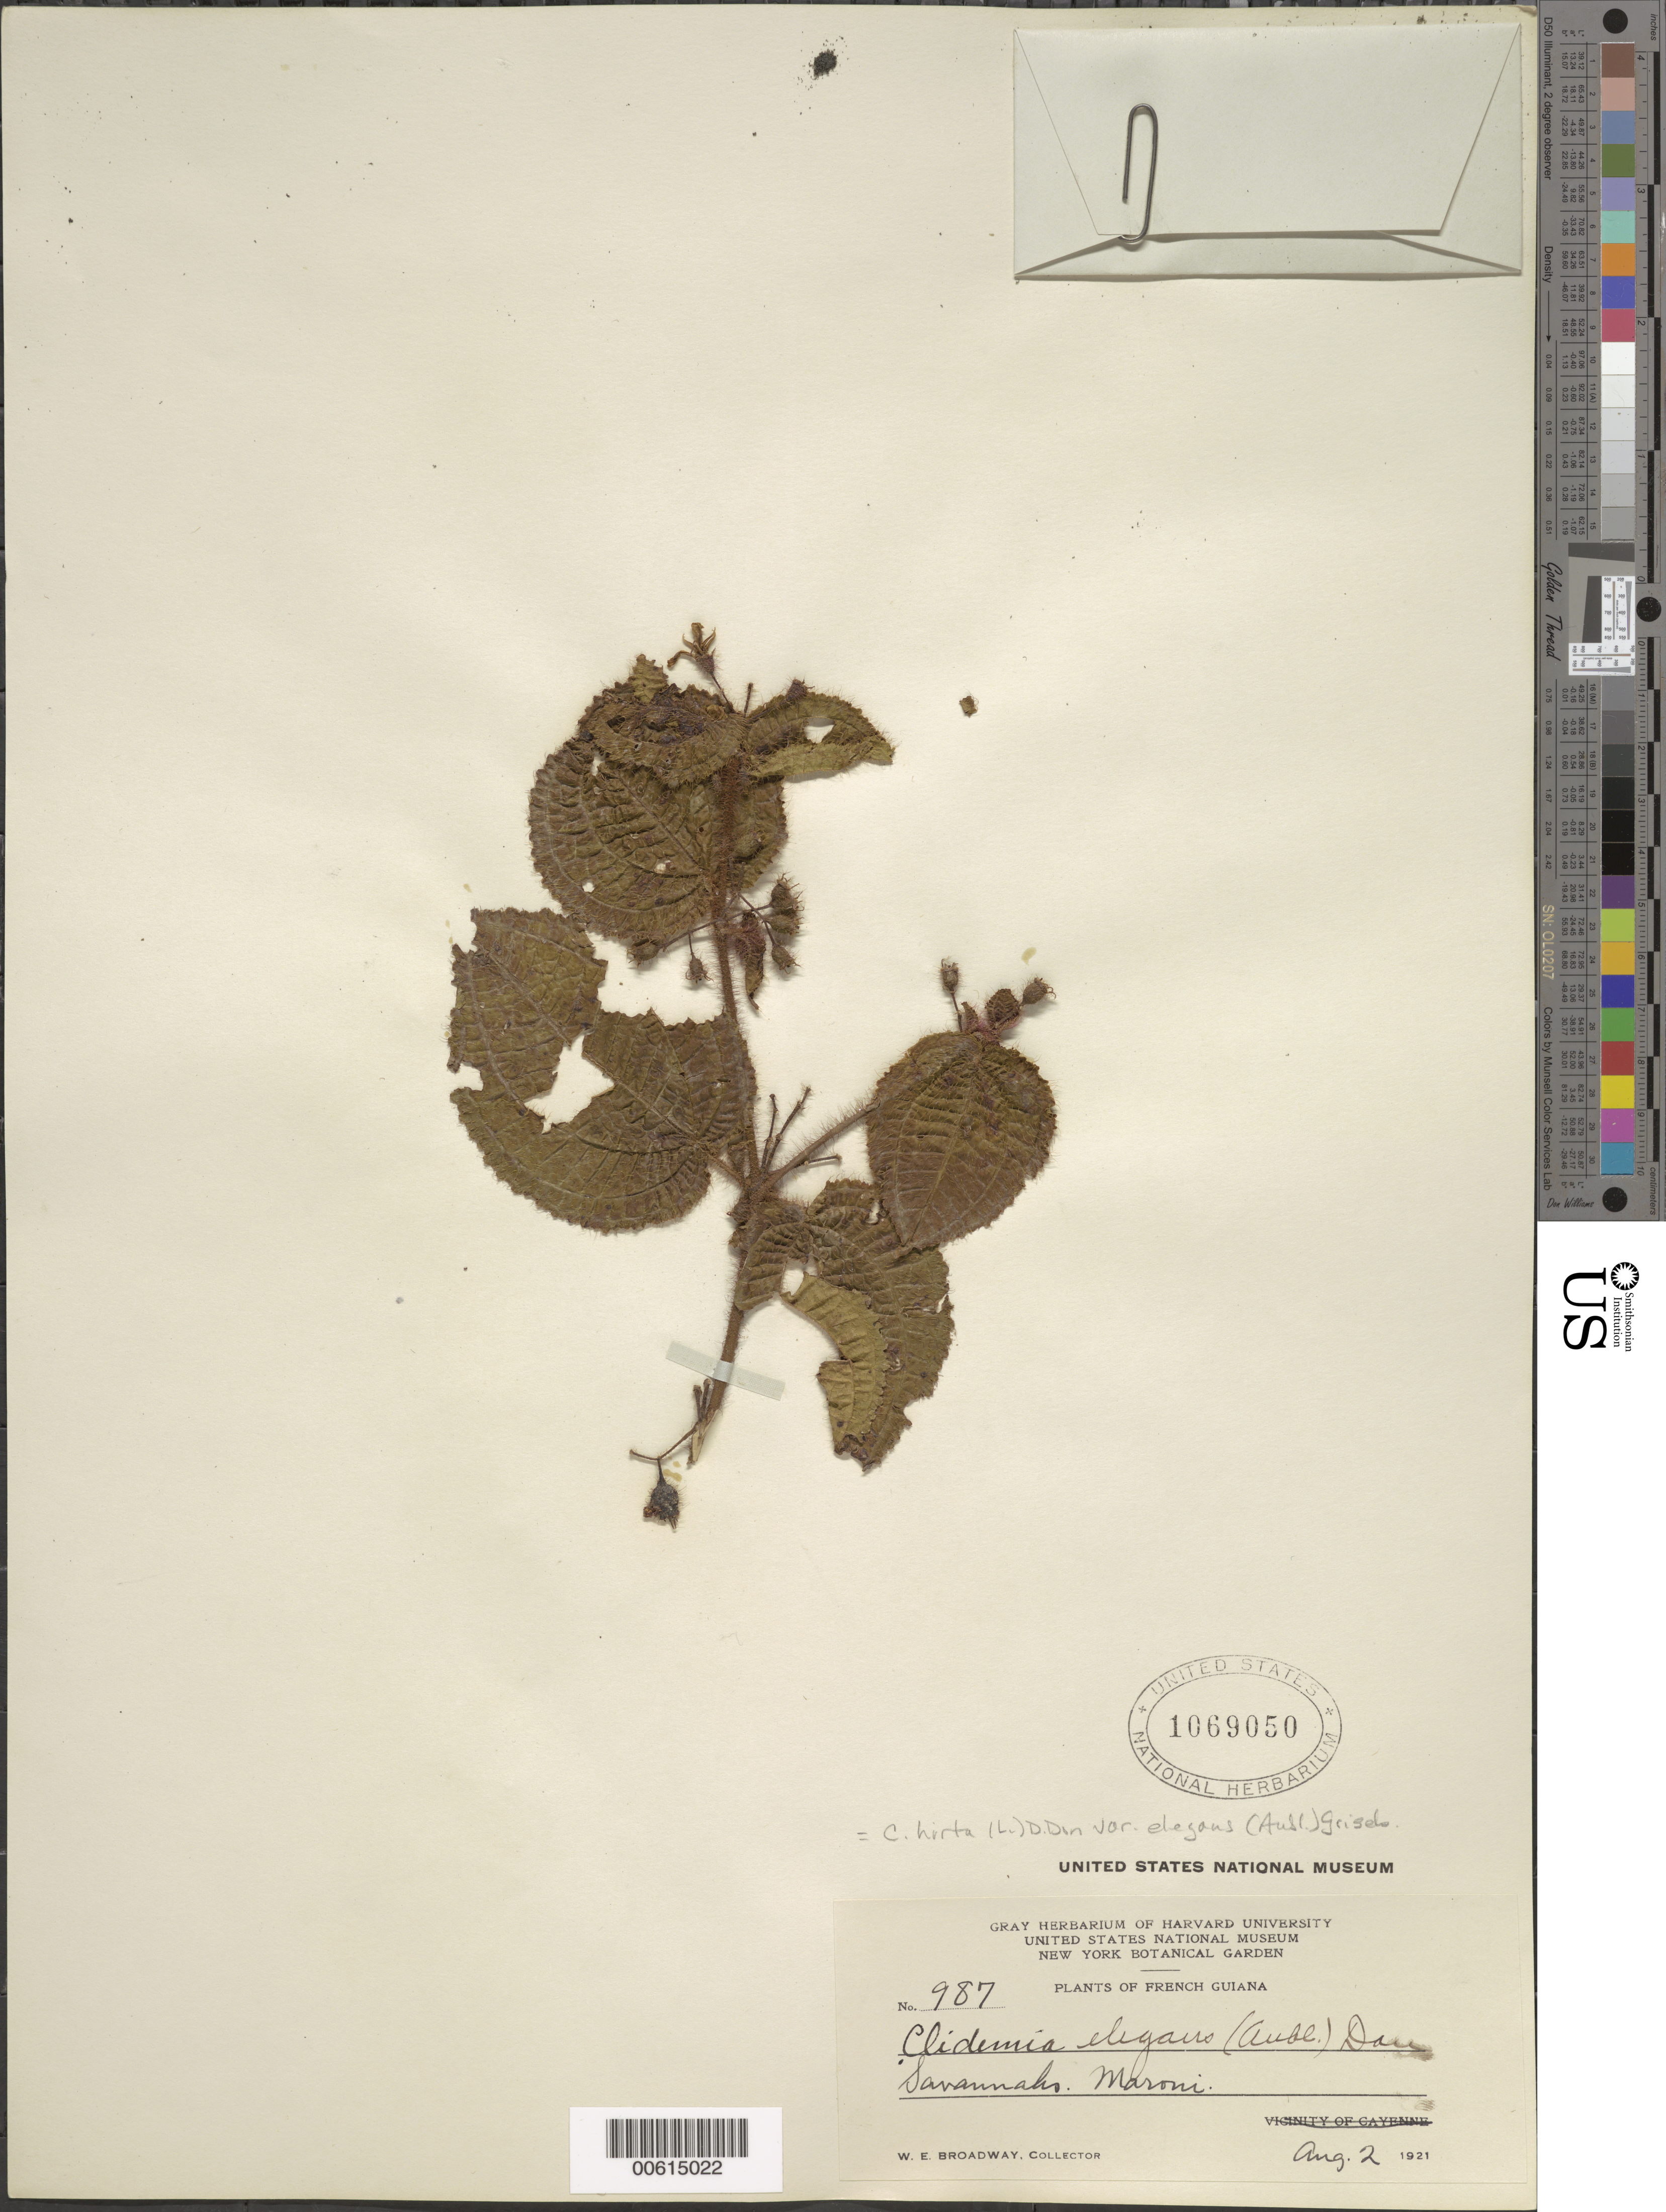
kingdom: Plantae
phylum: Tracheophyta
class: Magnoliopsida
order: Myrtales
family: Melastomataceae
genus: Clidemia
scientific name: Clidemia hirta var. elegans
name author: (Aubl.) Griseb.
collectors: W. E. Broadway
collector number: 987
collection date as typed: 2-Aug-21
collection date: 1921-08-02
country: French Guiana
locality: Maroni R.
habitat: Savannahs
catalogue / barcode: US 1069050